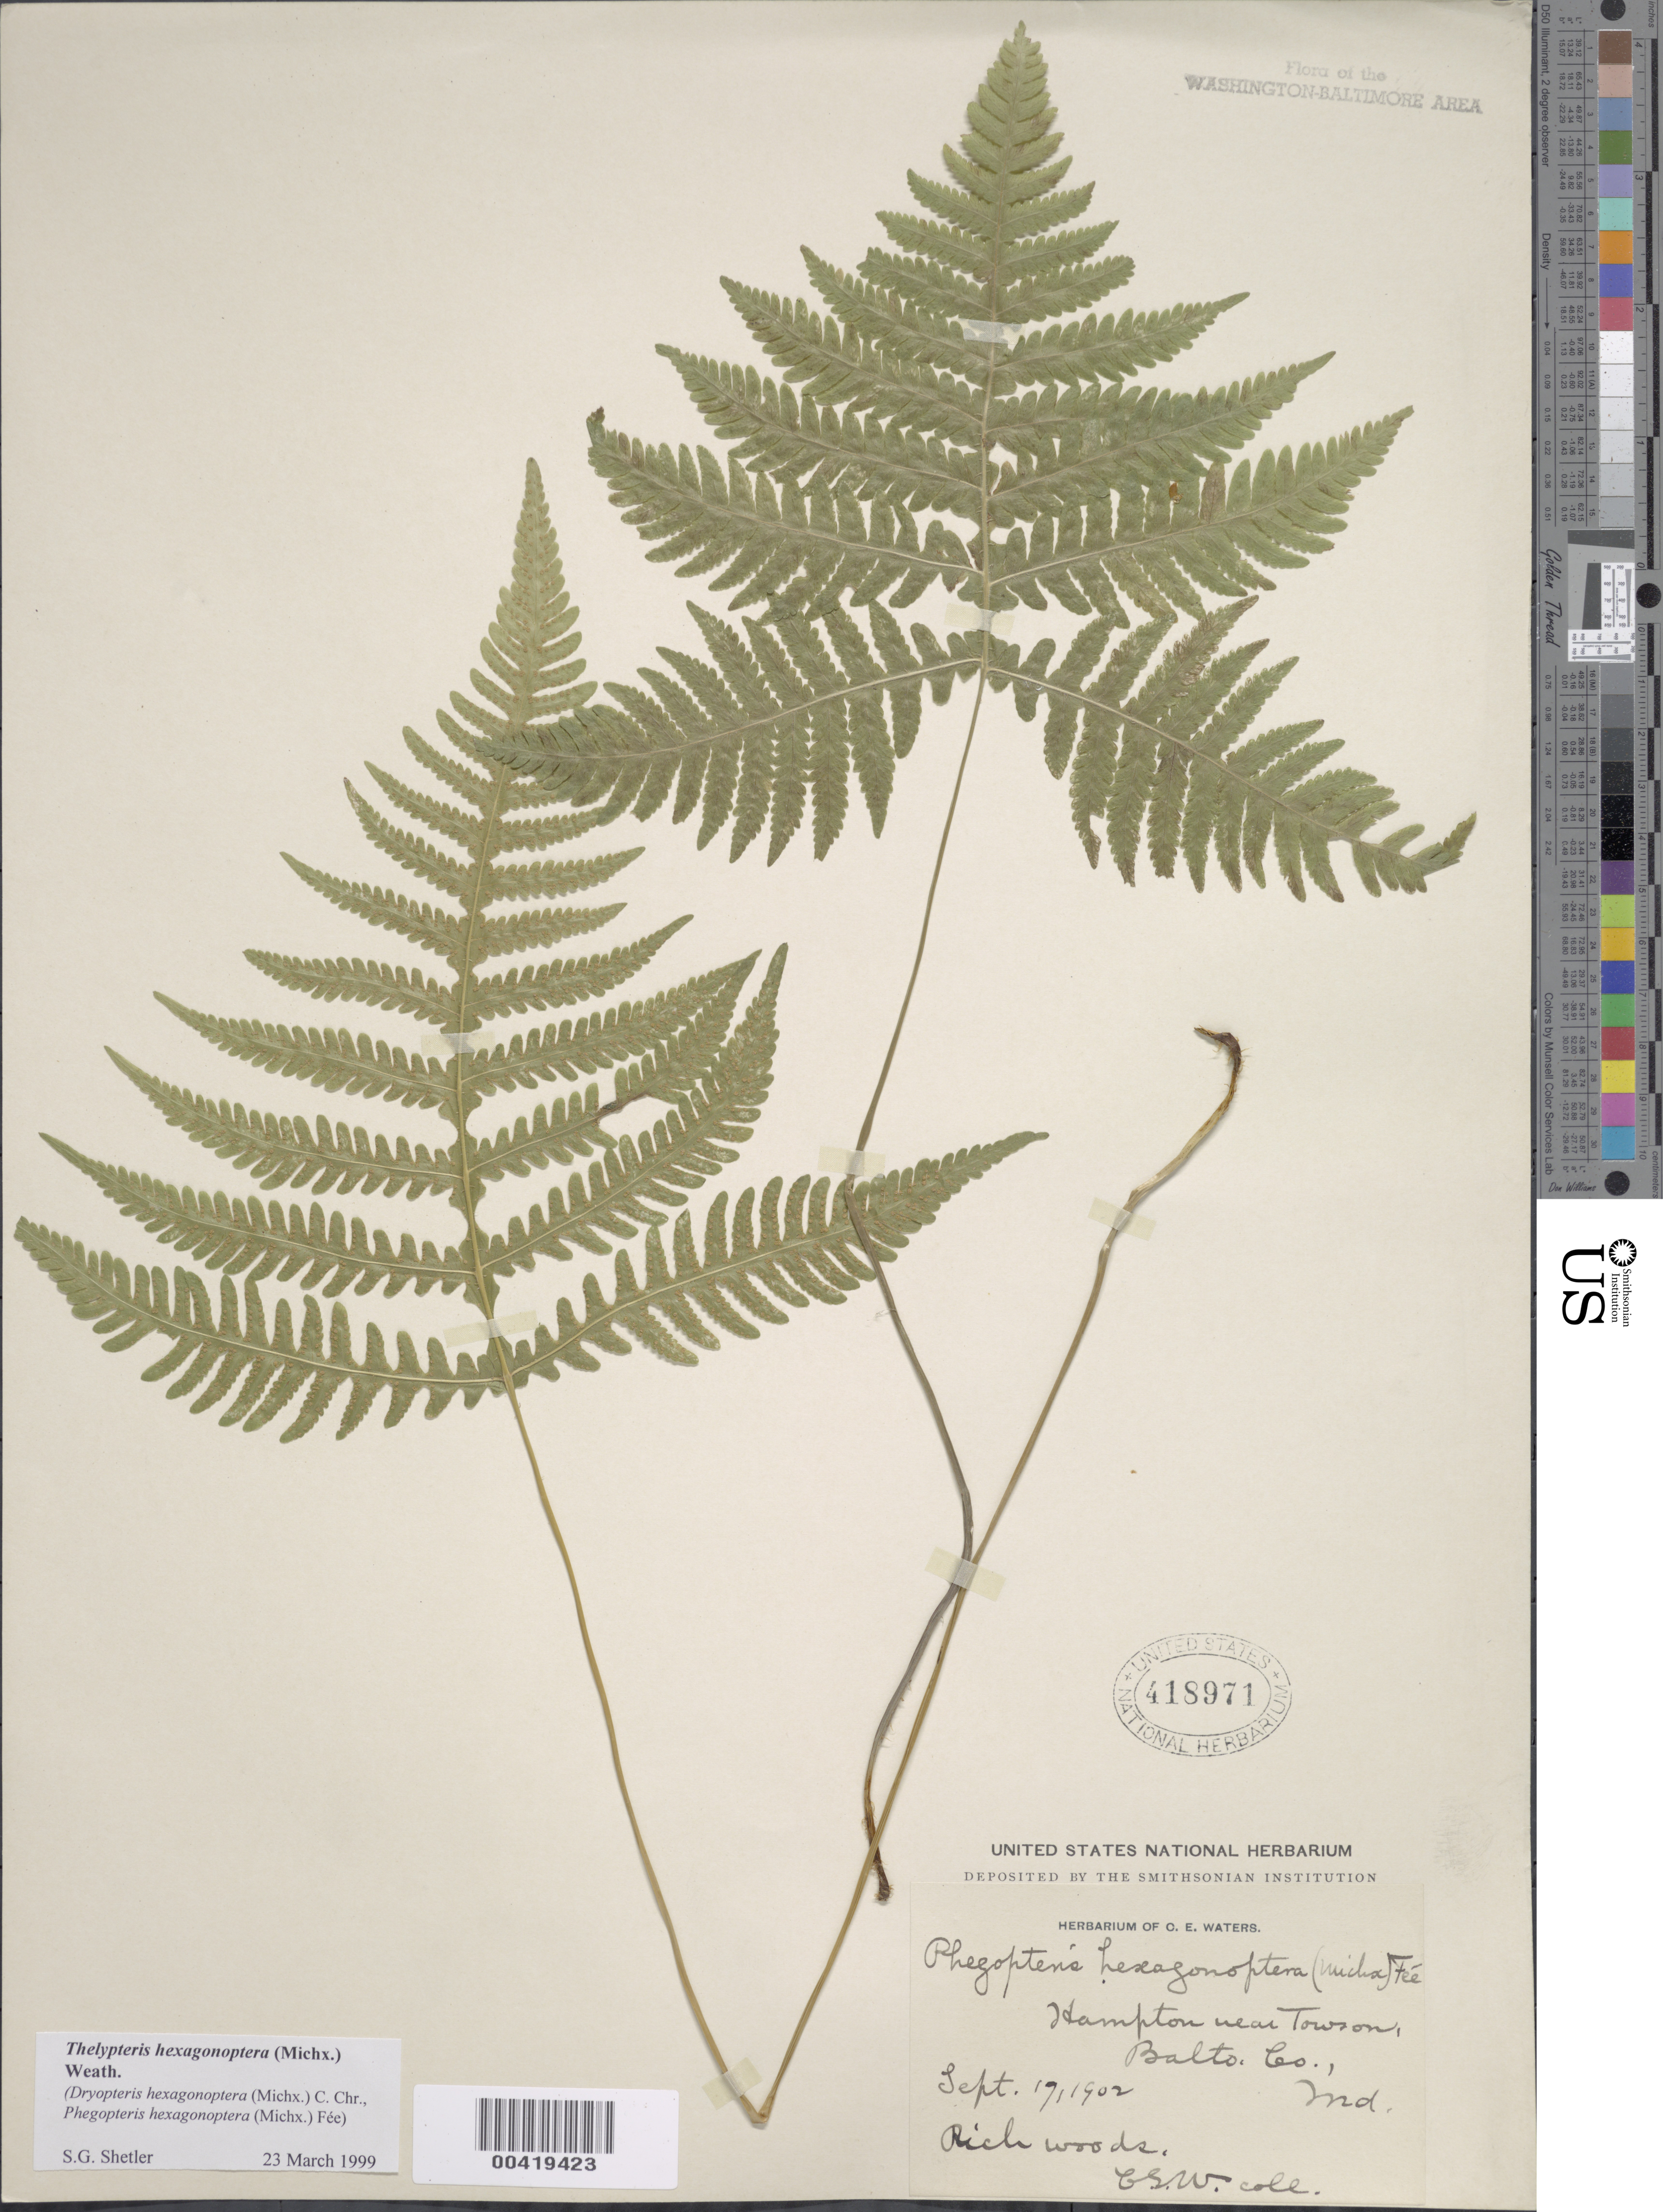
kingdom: Plantae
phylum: Tracheophyta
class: Polypodiopsida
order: Polypodiales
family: Thelypteridaceae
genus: Phegopteris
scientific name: Phegopteris hexagonoptera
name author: (Michx.) Fée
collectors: C. Water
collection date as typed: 17 Sep 1902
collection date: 1902-09-17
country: United States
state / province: Maryland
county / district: Baltimore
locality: Hampton, near Towson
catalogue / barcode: US 418971